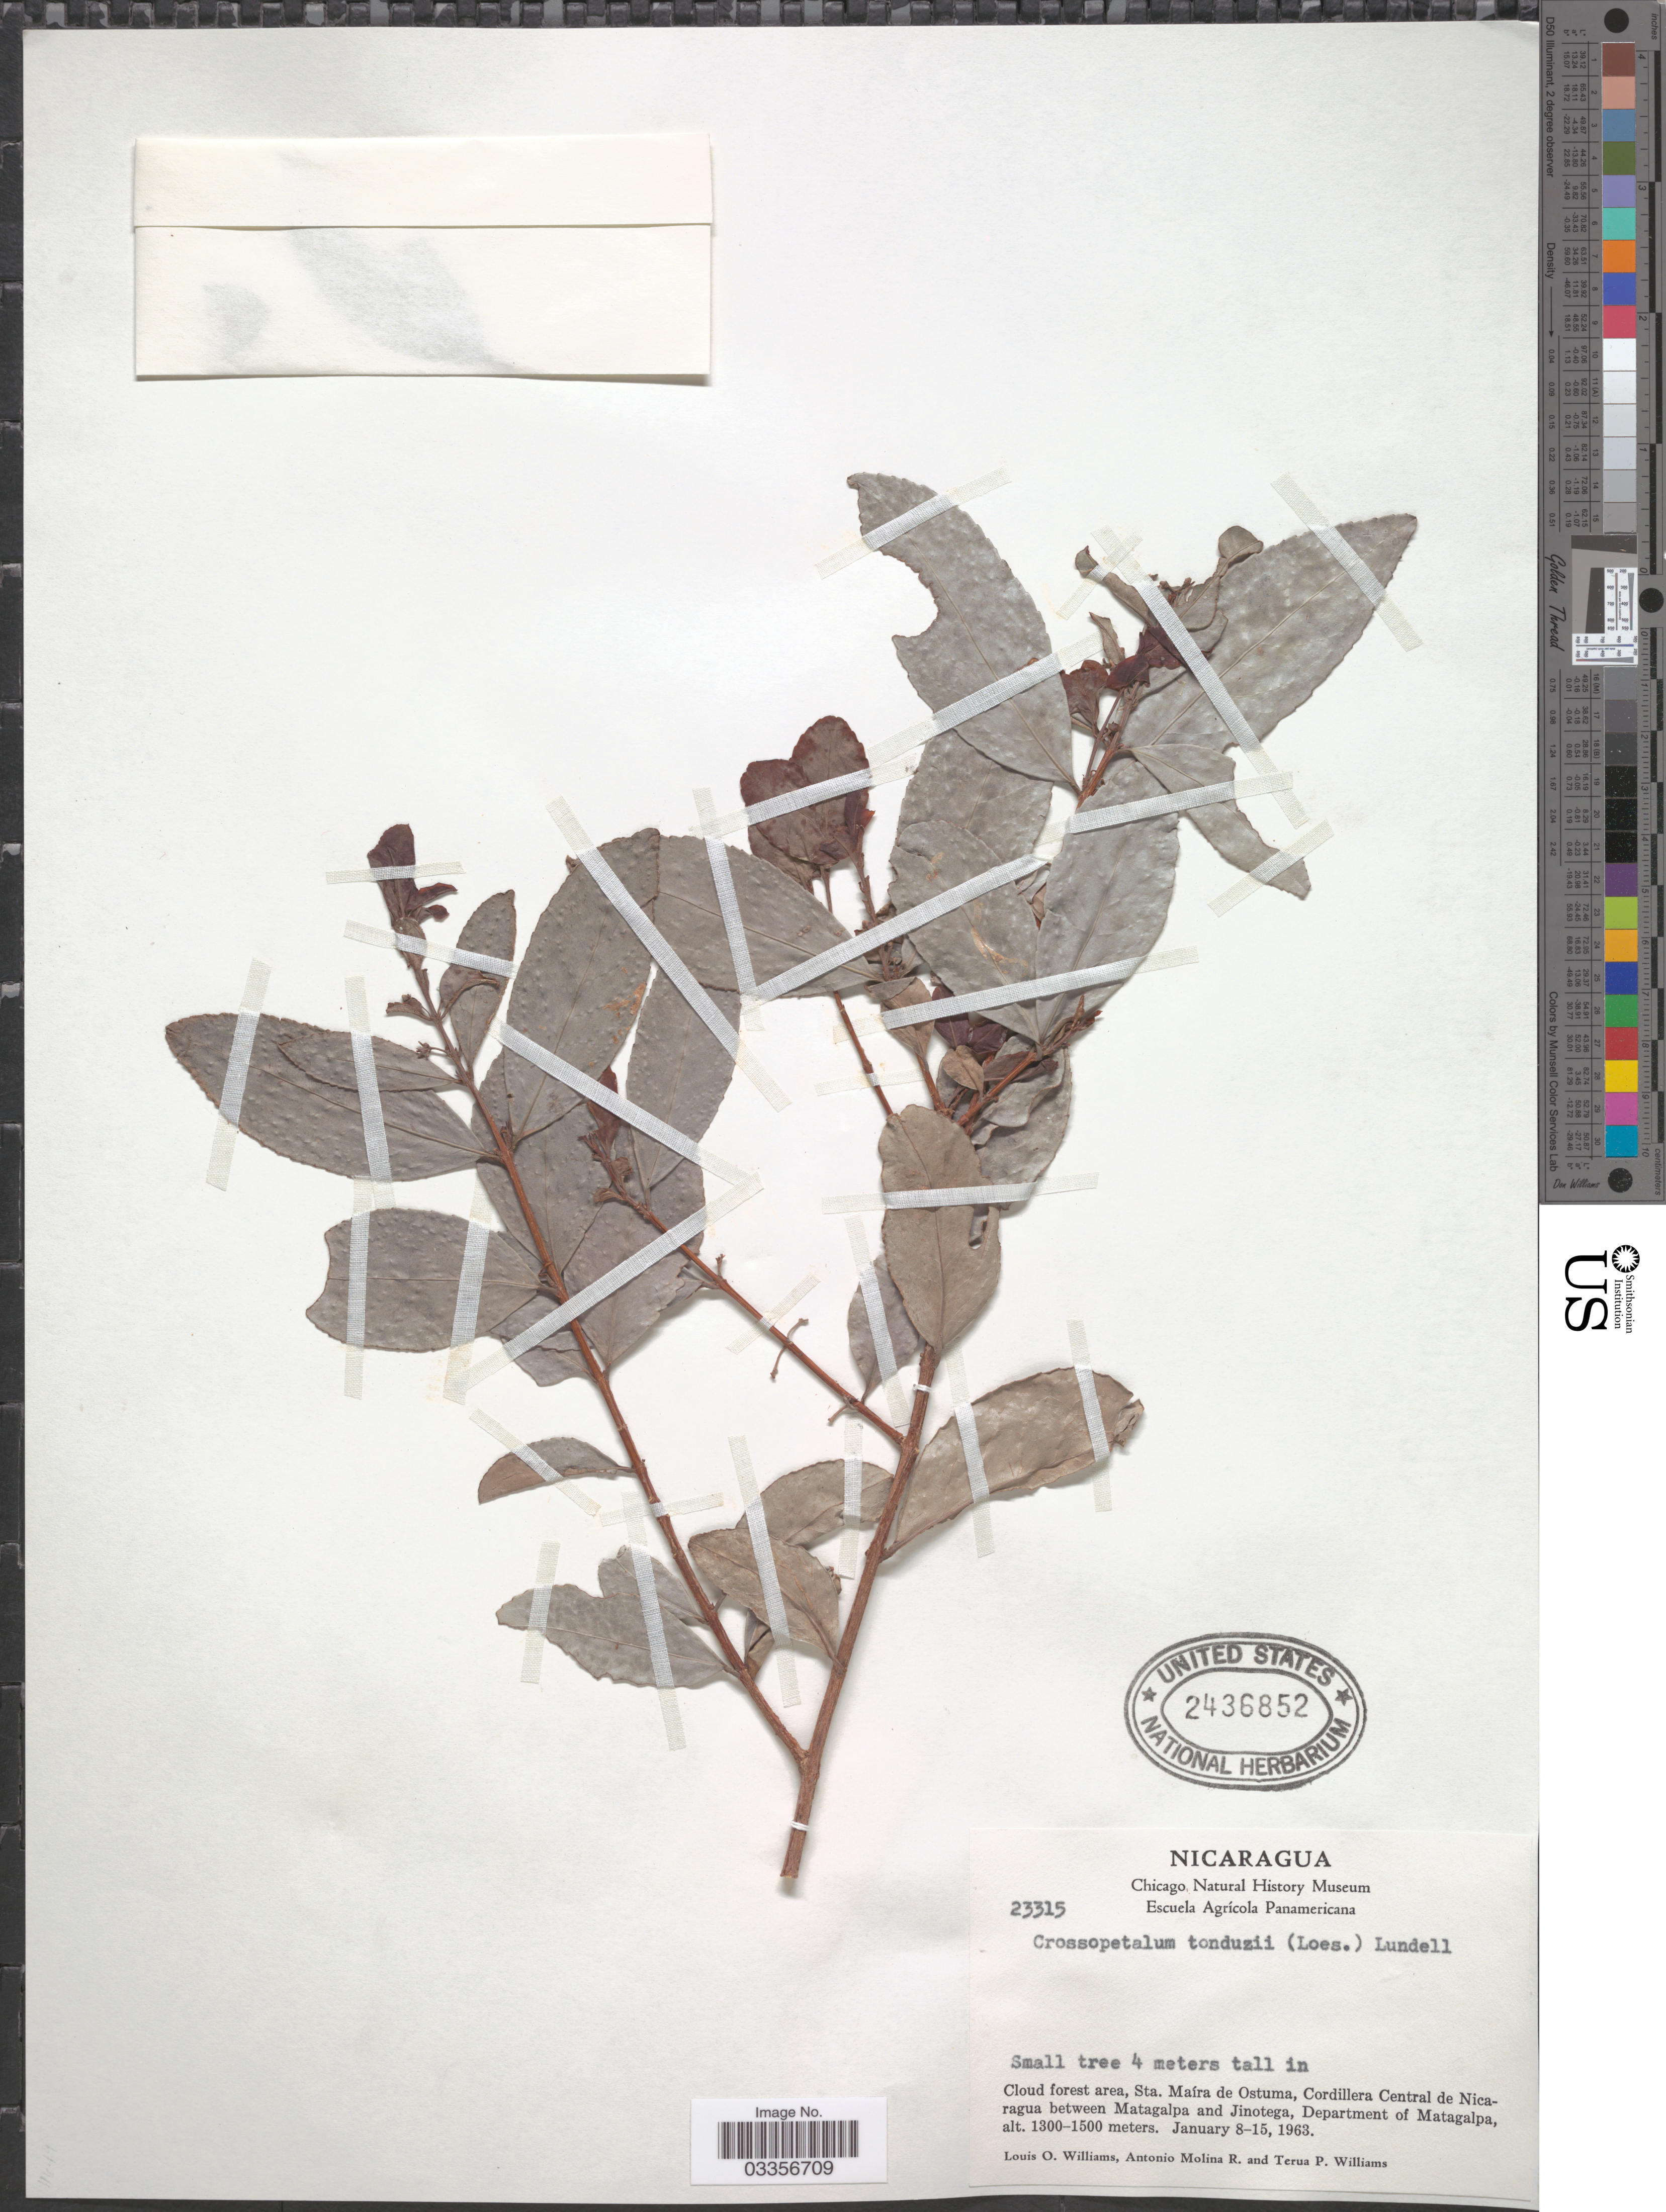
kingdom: Plantae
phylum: Tracheophyta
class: Magnoliopsida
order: Celastrales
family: Celastraceae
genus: Crossopetalum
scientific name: Crossopetalum tonduzii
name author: (Loes.) Lundell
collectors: L. O. Williams, A. Molina R. & T. Williams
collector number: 23315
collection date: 1963-01-08/1963-01-15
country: Nicaragua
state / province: Matagalpa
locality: Cloud forest area, Sta. Maíra de Ostuma, Cordillera Central de Nicaragua between Matagalpa and Jinotega, Department of Matagalpa.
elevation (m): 1300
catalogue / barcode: US 2436852